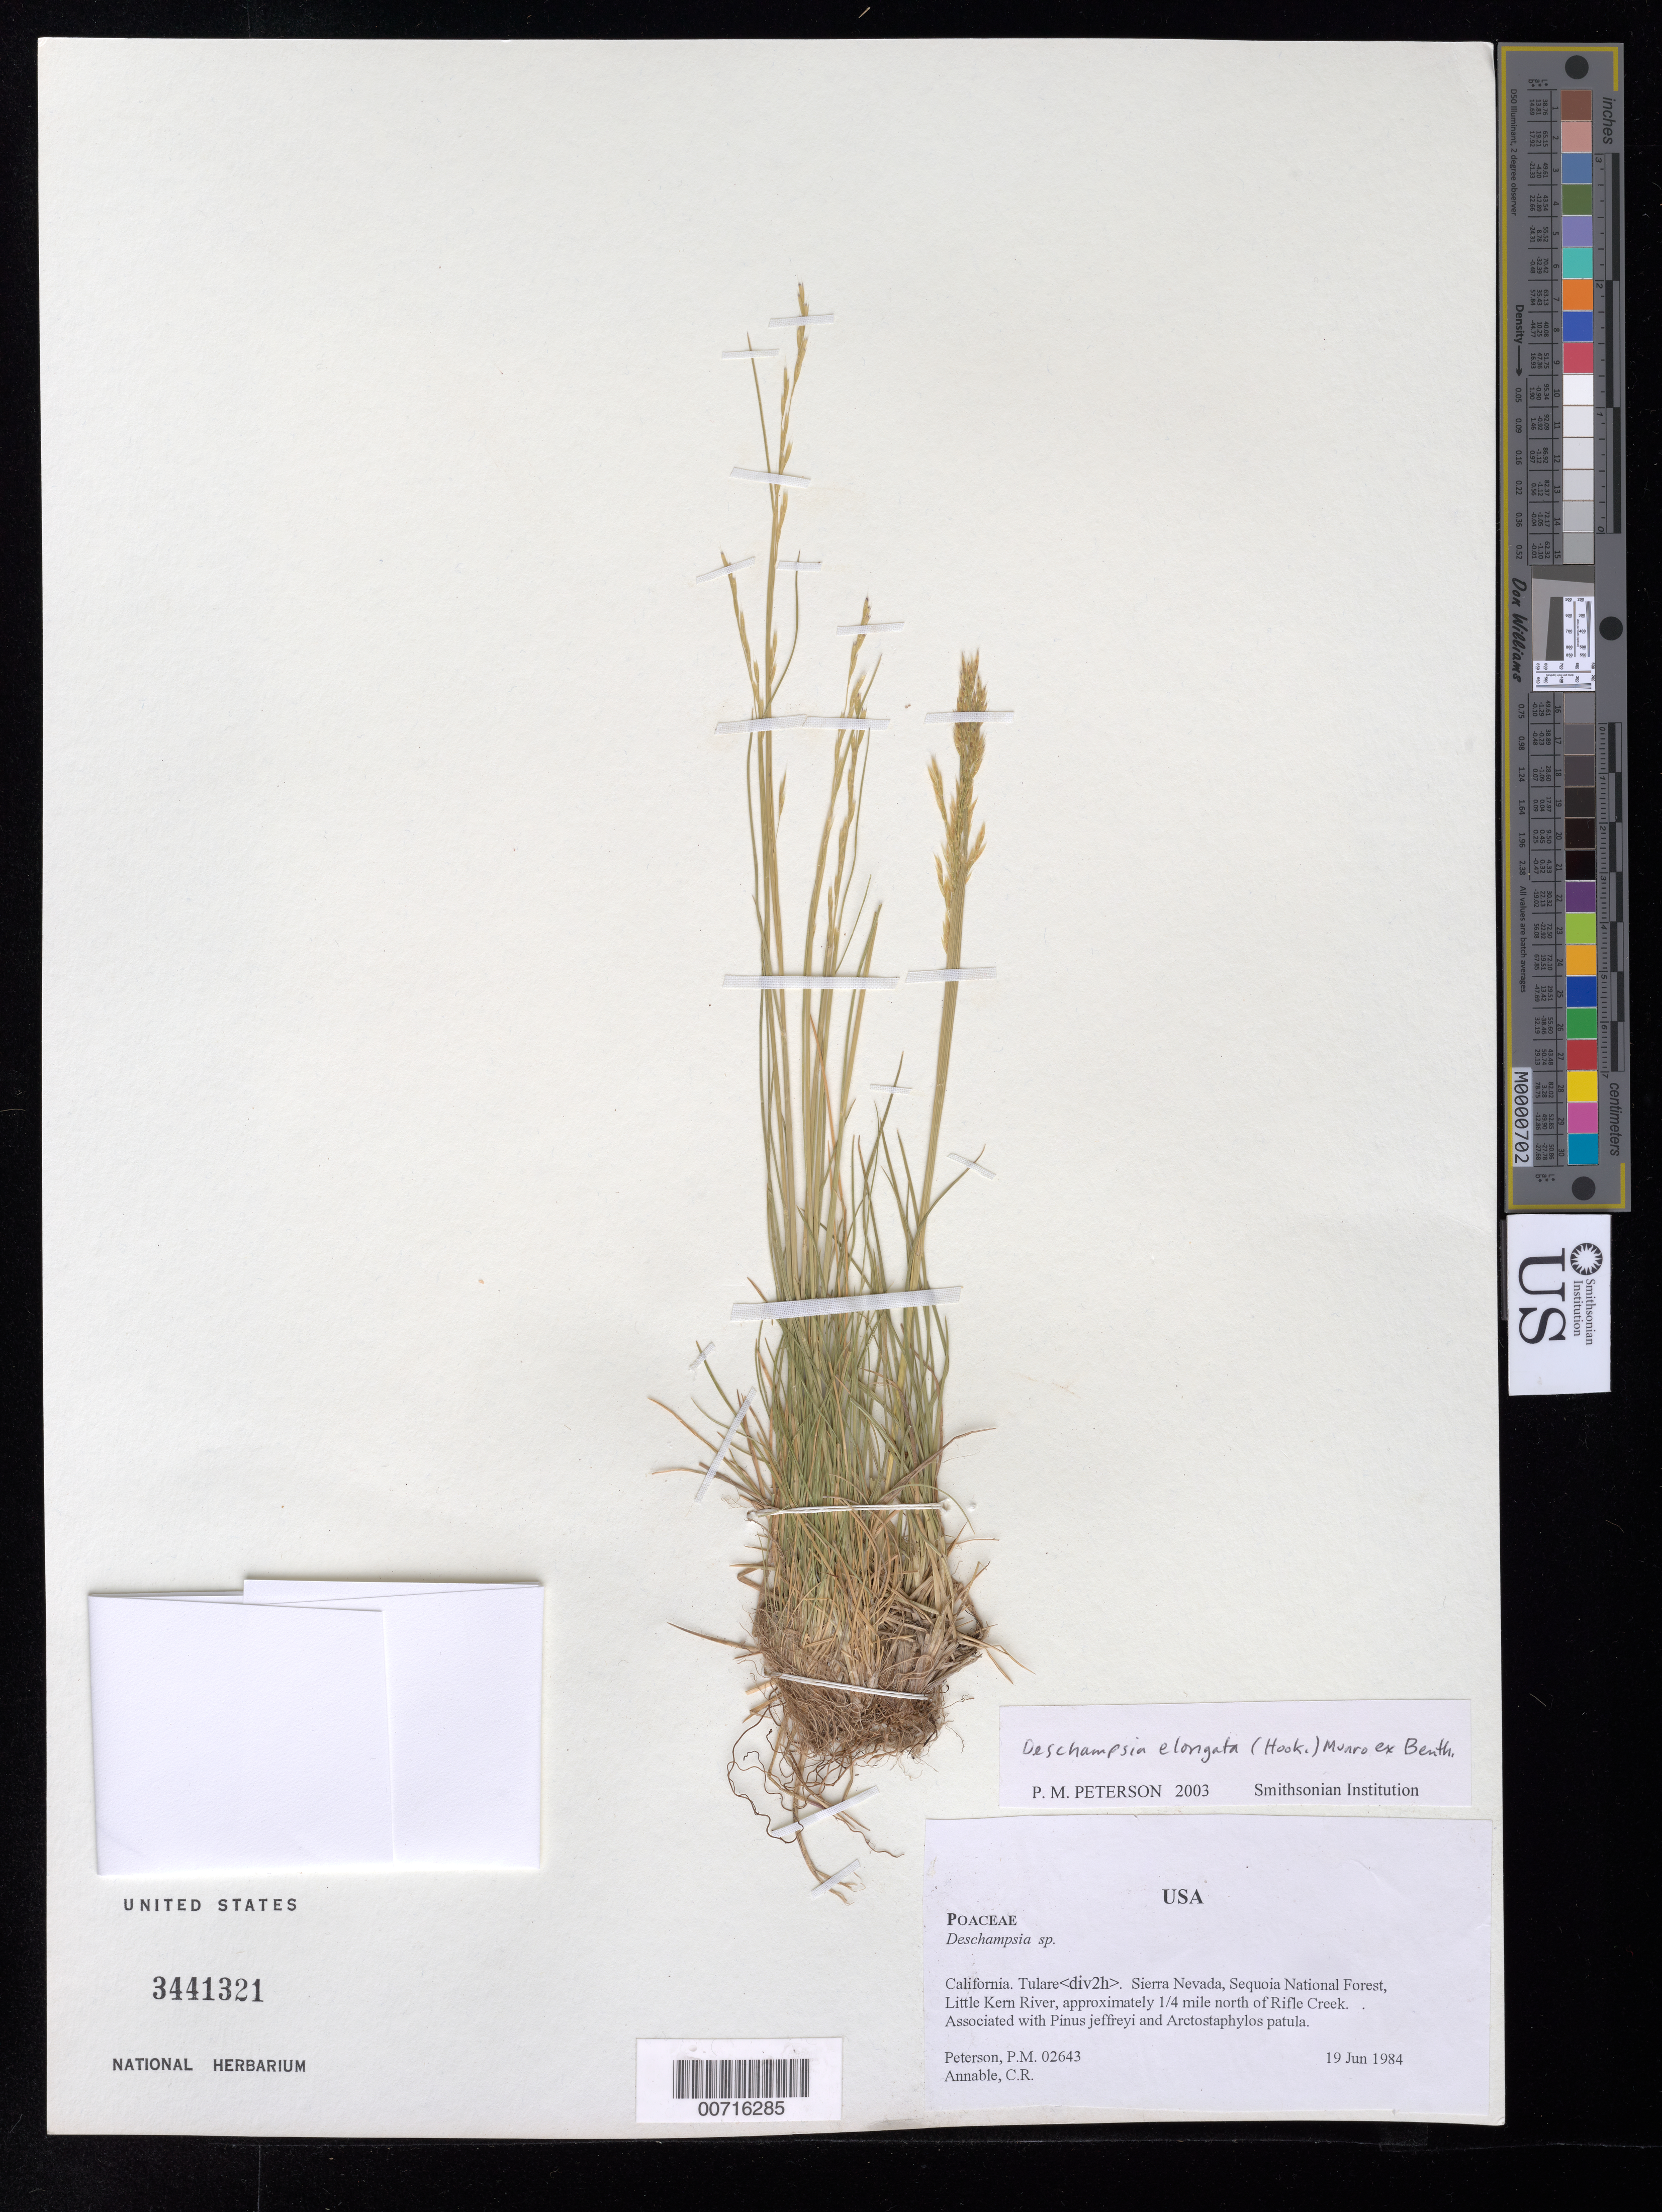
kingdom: Plantae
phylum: Tracheophyta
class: Liliopsida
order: Poales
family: Poaceae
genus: Deschampsia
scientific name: Deschampsia elongata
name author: (Hook.) Munro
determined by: Peterson, Paul M., (BOT), Smithsonian Institution - National Museum of Natural History (UNITED STATES)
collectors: P. M. Peterson & C. R. Annable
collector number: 02643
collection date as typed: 19 Jun 1984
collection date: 1984-06-19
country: United States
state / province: California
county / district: Tulare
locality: Sierra Nevada, Sequoia National Forest, Little Kern River, approximately 1/4 mile north of Rifle Creek.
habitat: Associated with Pinus jeffreyi and Arctostaphylos patula.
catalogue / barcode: US 3441321